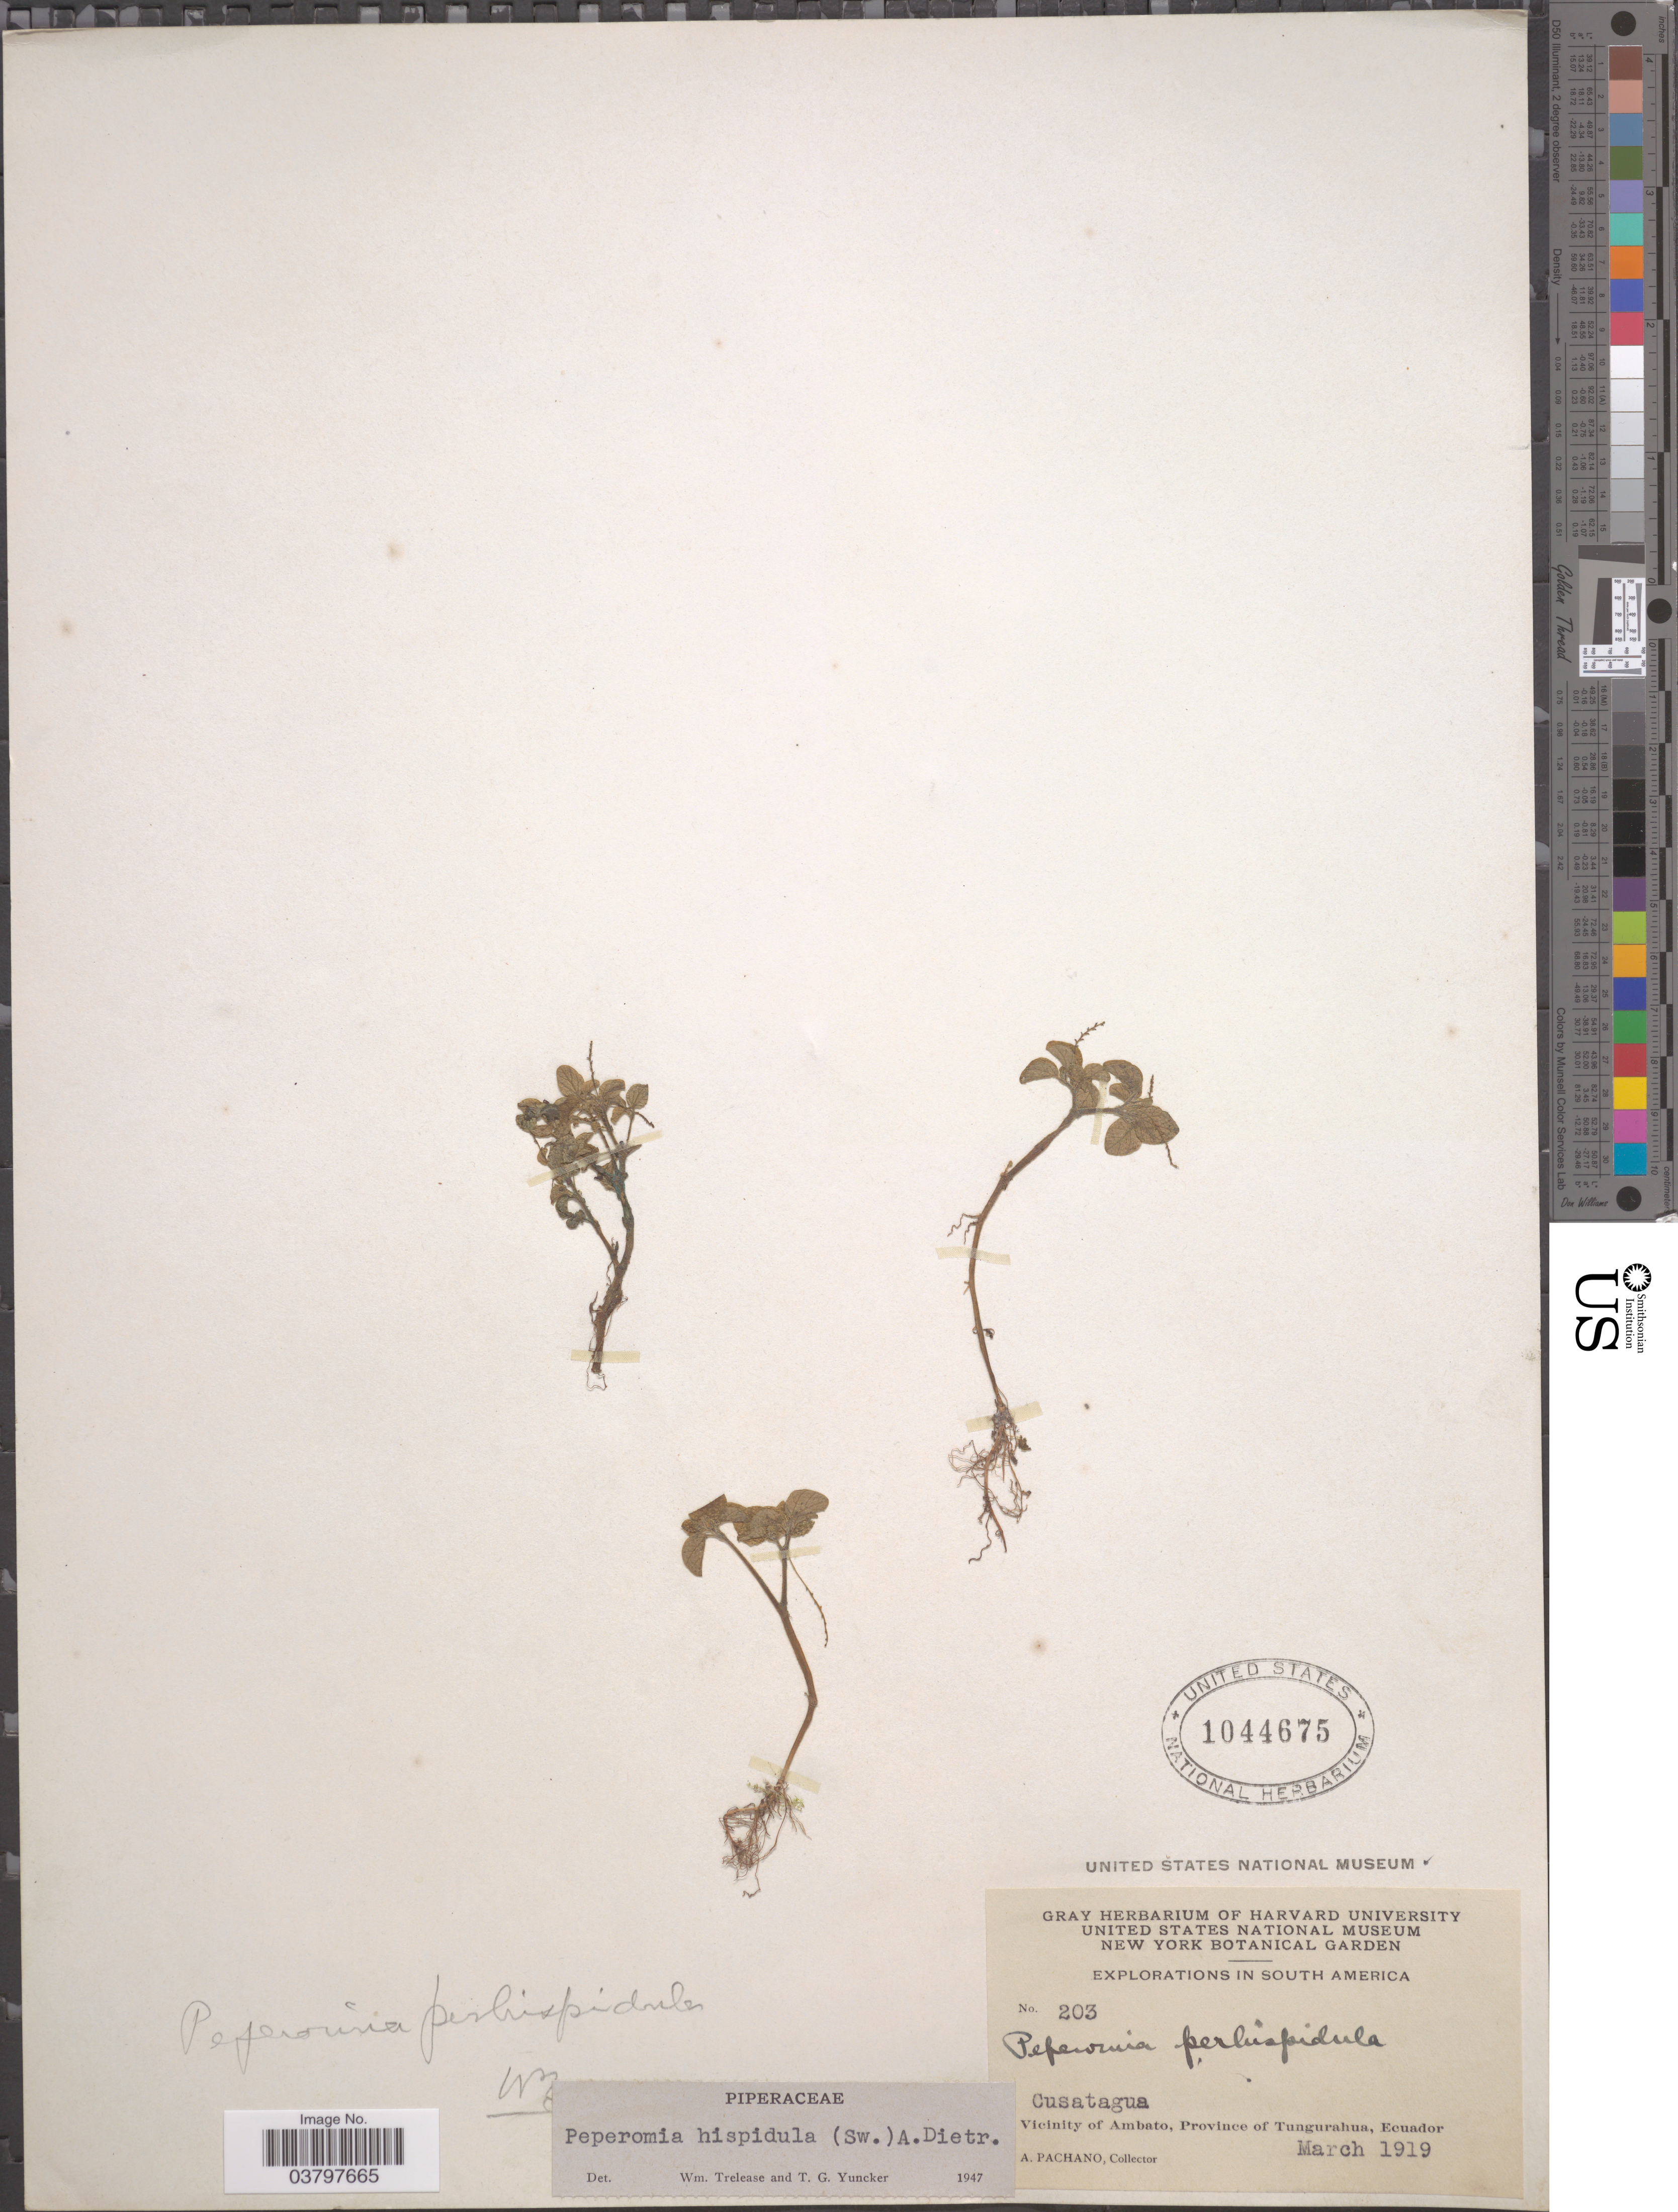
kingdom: Plantae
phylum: Tracheophyta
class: Magnoliopsida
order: Piperales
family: Piperaceae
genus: Peperomia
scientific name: Peperomia hispidula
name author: (Sw.) A. Dietr.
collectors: A. Pachano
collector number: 203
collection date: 1919-03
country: Ecuador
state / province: Tungurahua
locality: Cusatagua. Vicinity of Ambato.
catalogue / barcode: US 1044675